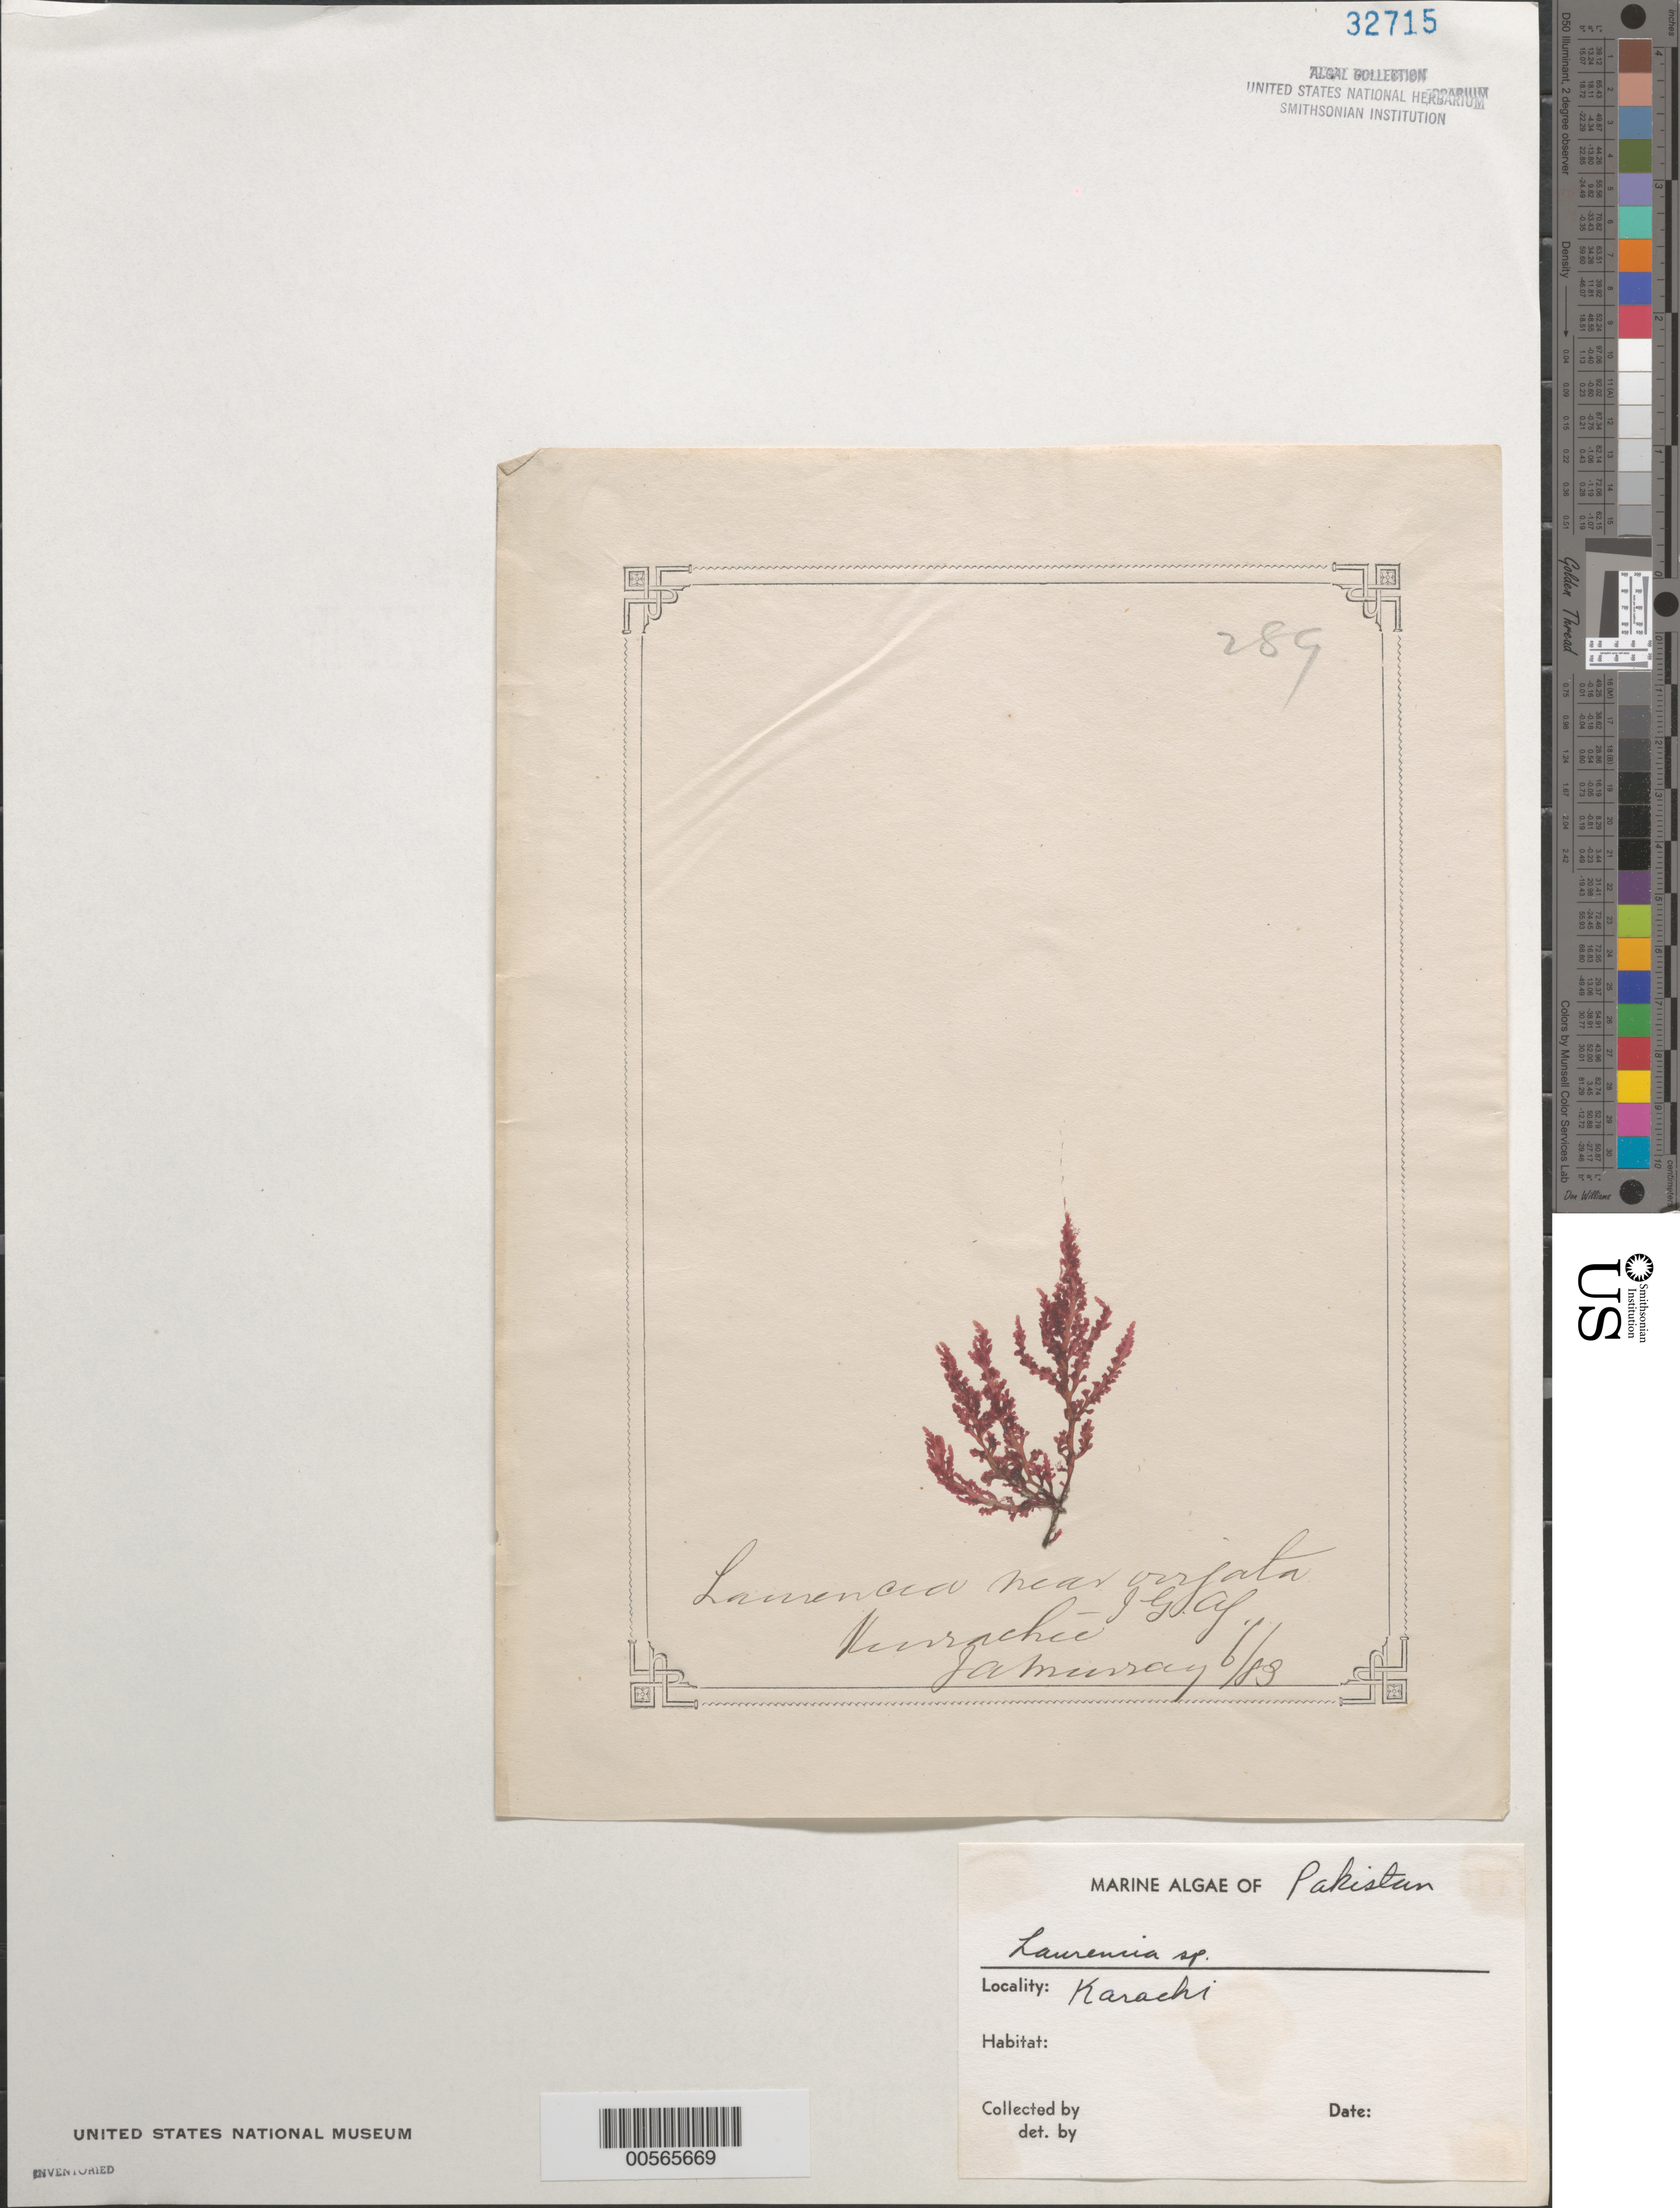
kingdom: Plantae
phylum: Rhodophyta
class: Florideophyceae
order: Ceramiales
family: Rhodomelaceae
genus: Laurencia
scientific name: Laurencia sp.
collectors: J. A. Murray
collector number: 289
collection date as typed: Jun 1883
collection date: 1883-06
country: Pakistan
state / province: Sindh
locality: Karachi (kurrachee)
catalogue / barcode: US 32715